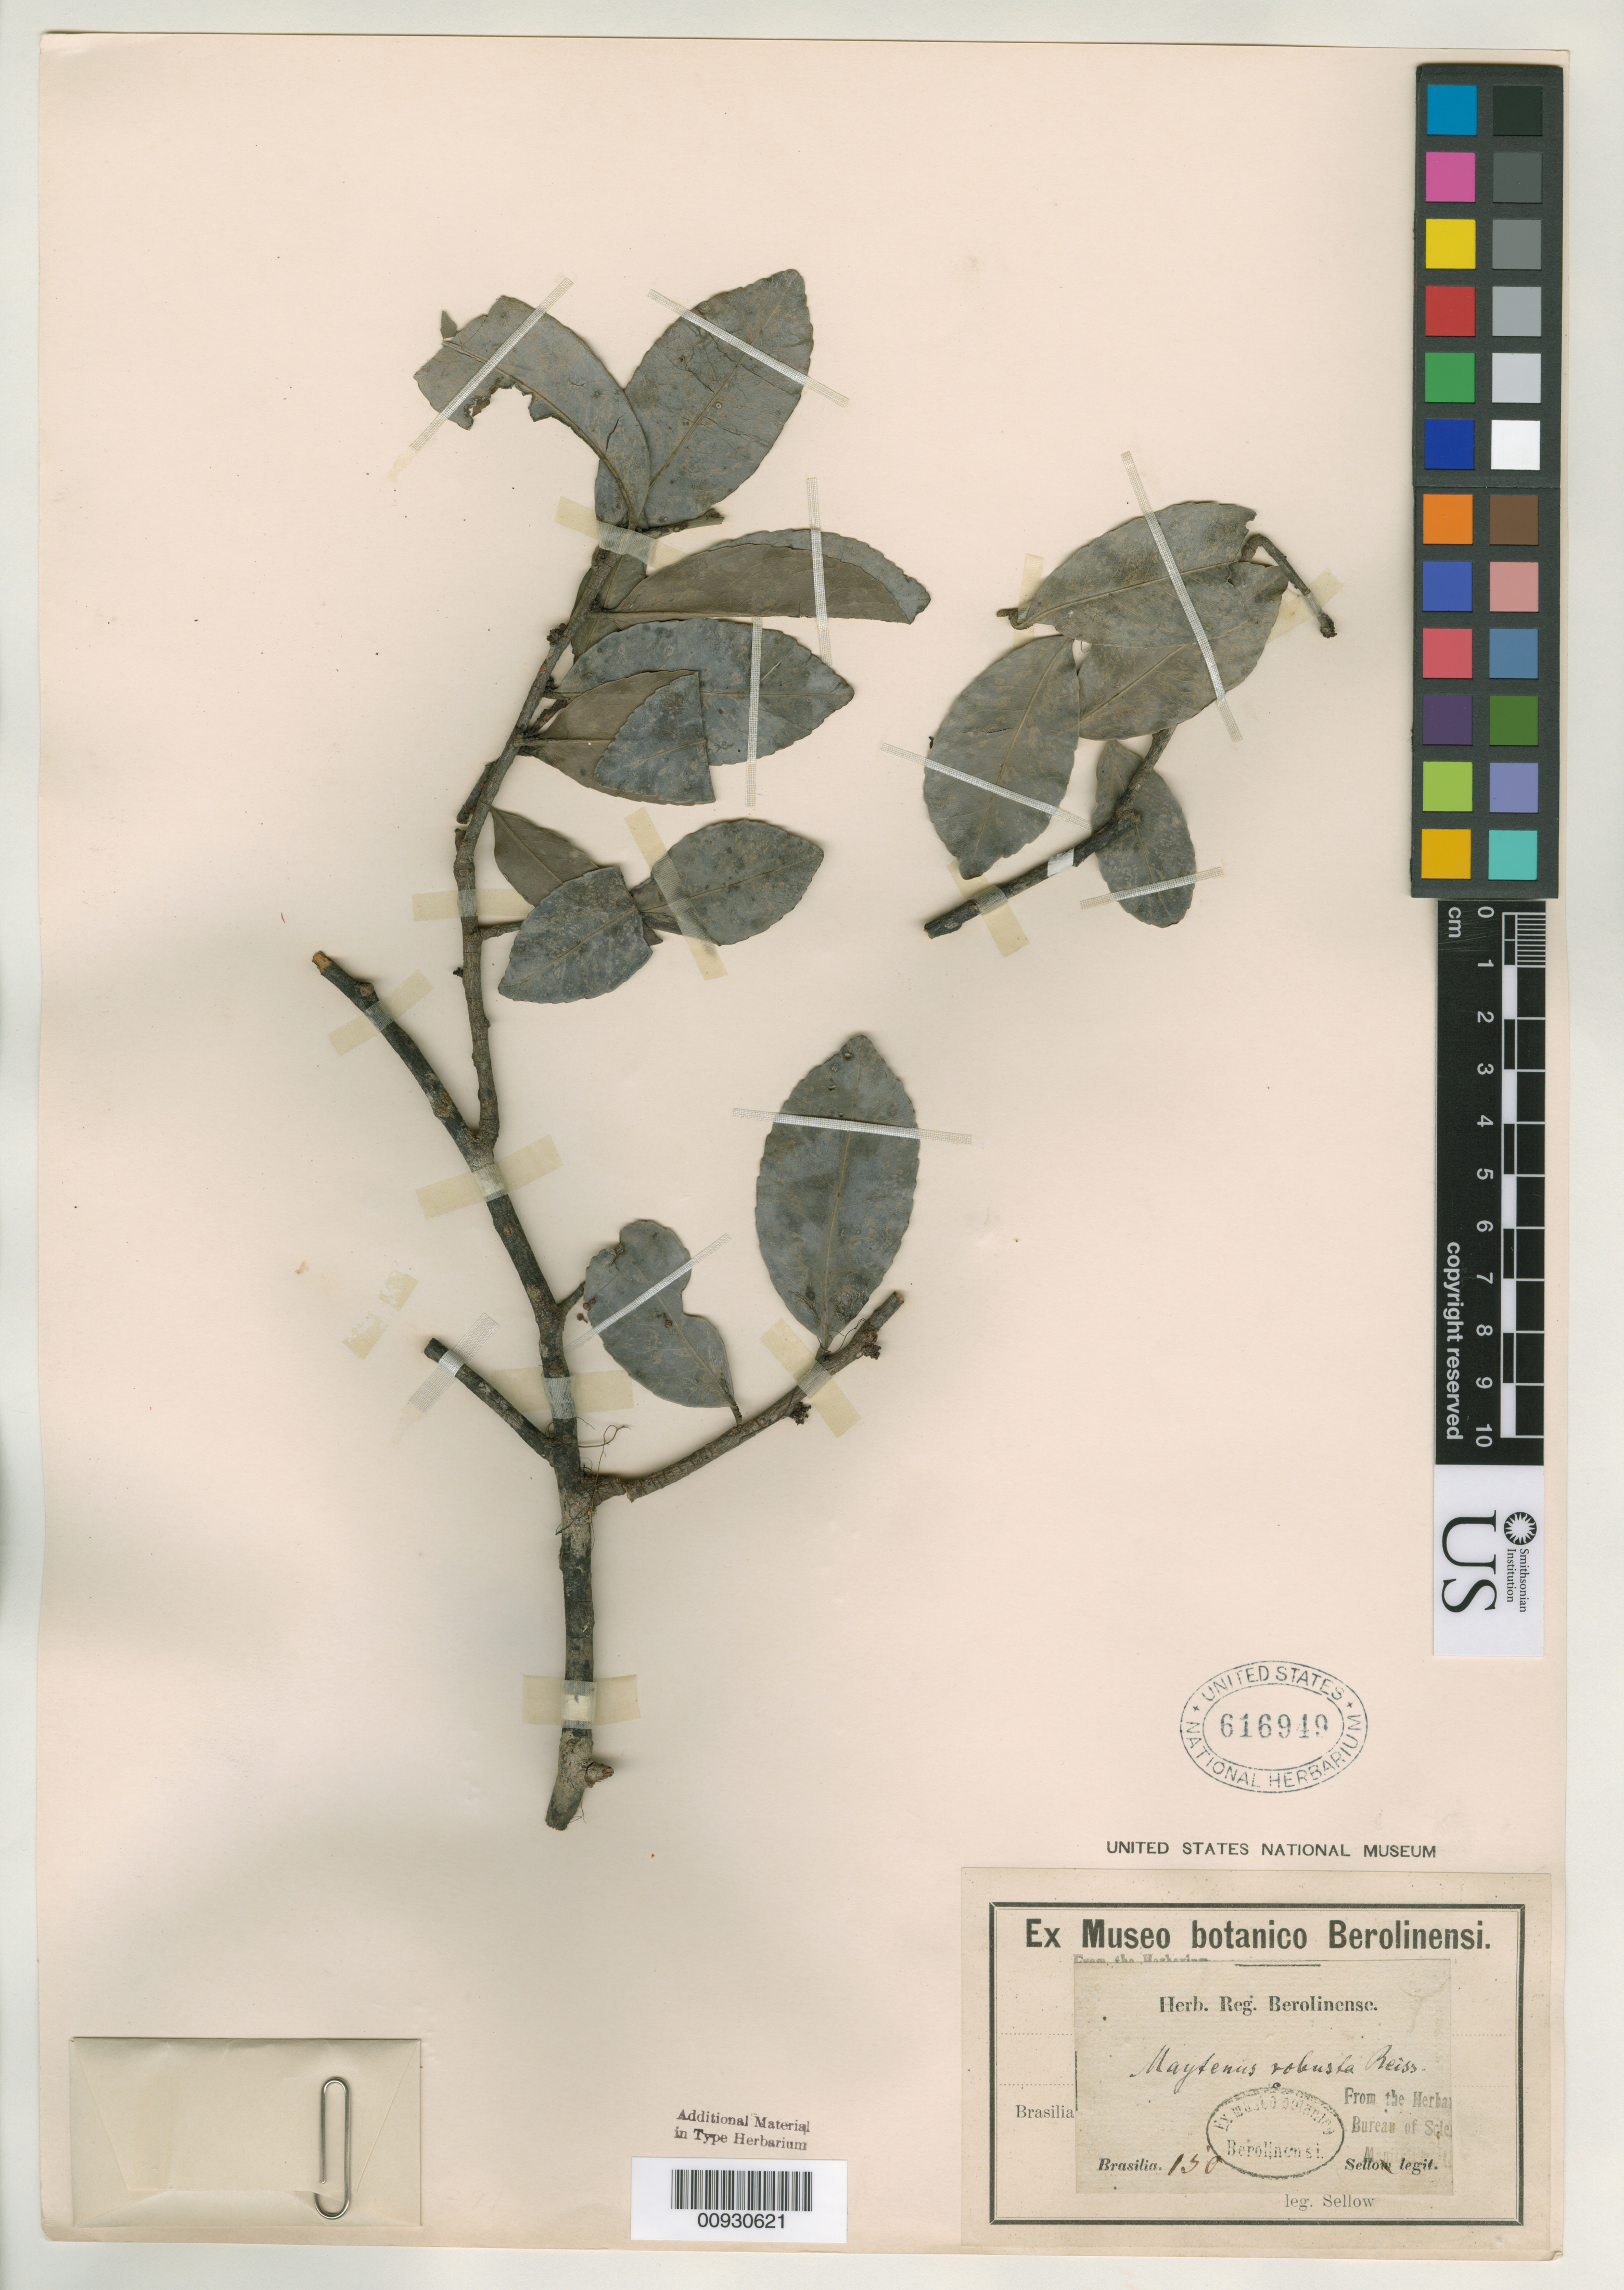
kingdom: Plantae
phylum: Tracheophyta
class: Magnoliopsida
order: Celastrales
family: Celastraceae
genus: Maytenus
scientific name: Maytenus robusta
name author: Reissek in Mart.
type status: Isotype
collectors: F. Sellow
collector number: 150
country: Brazil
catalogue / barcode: US 616949